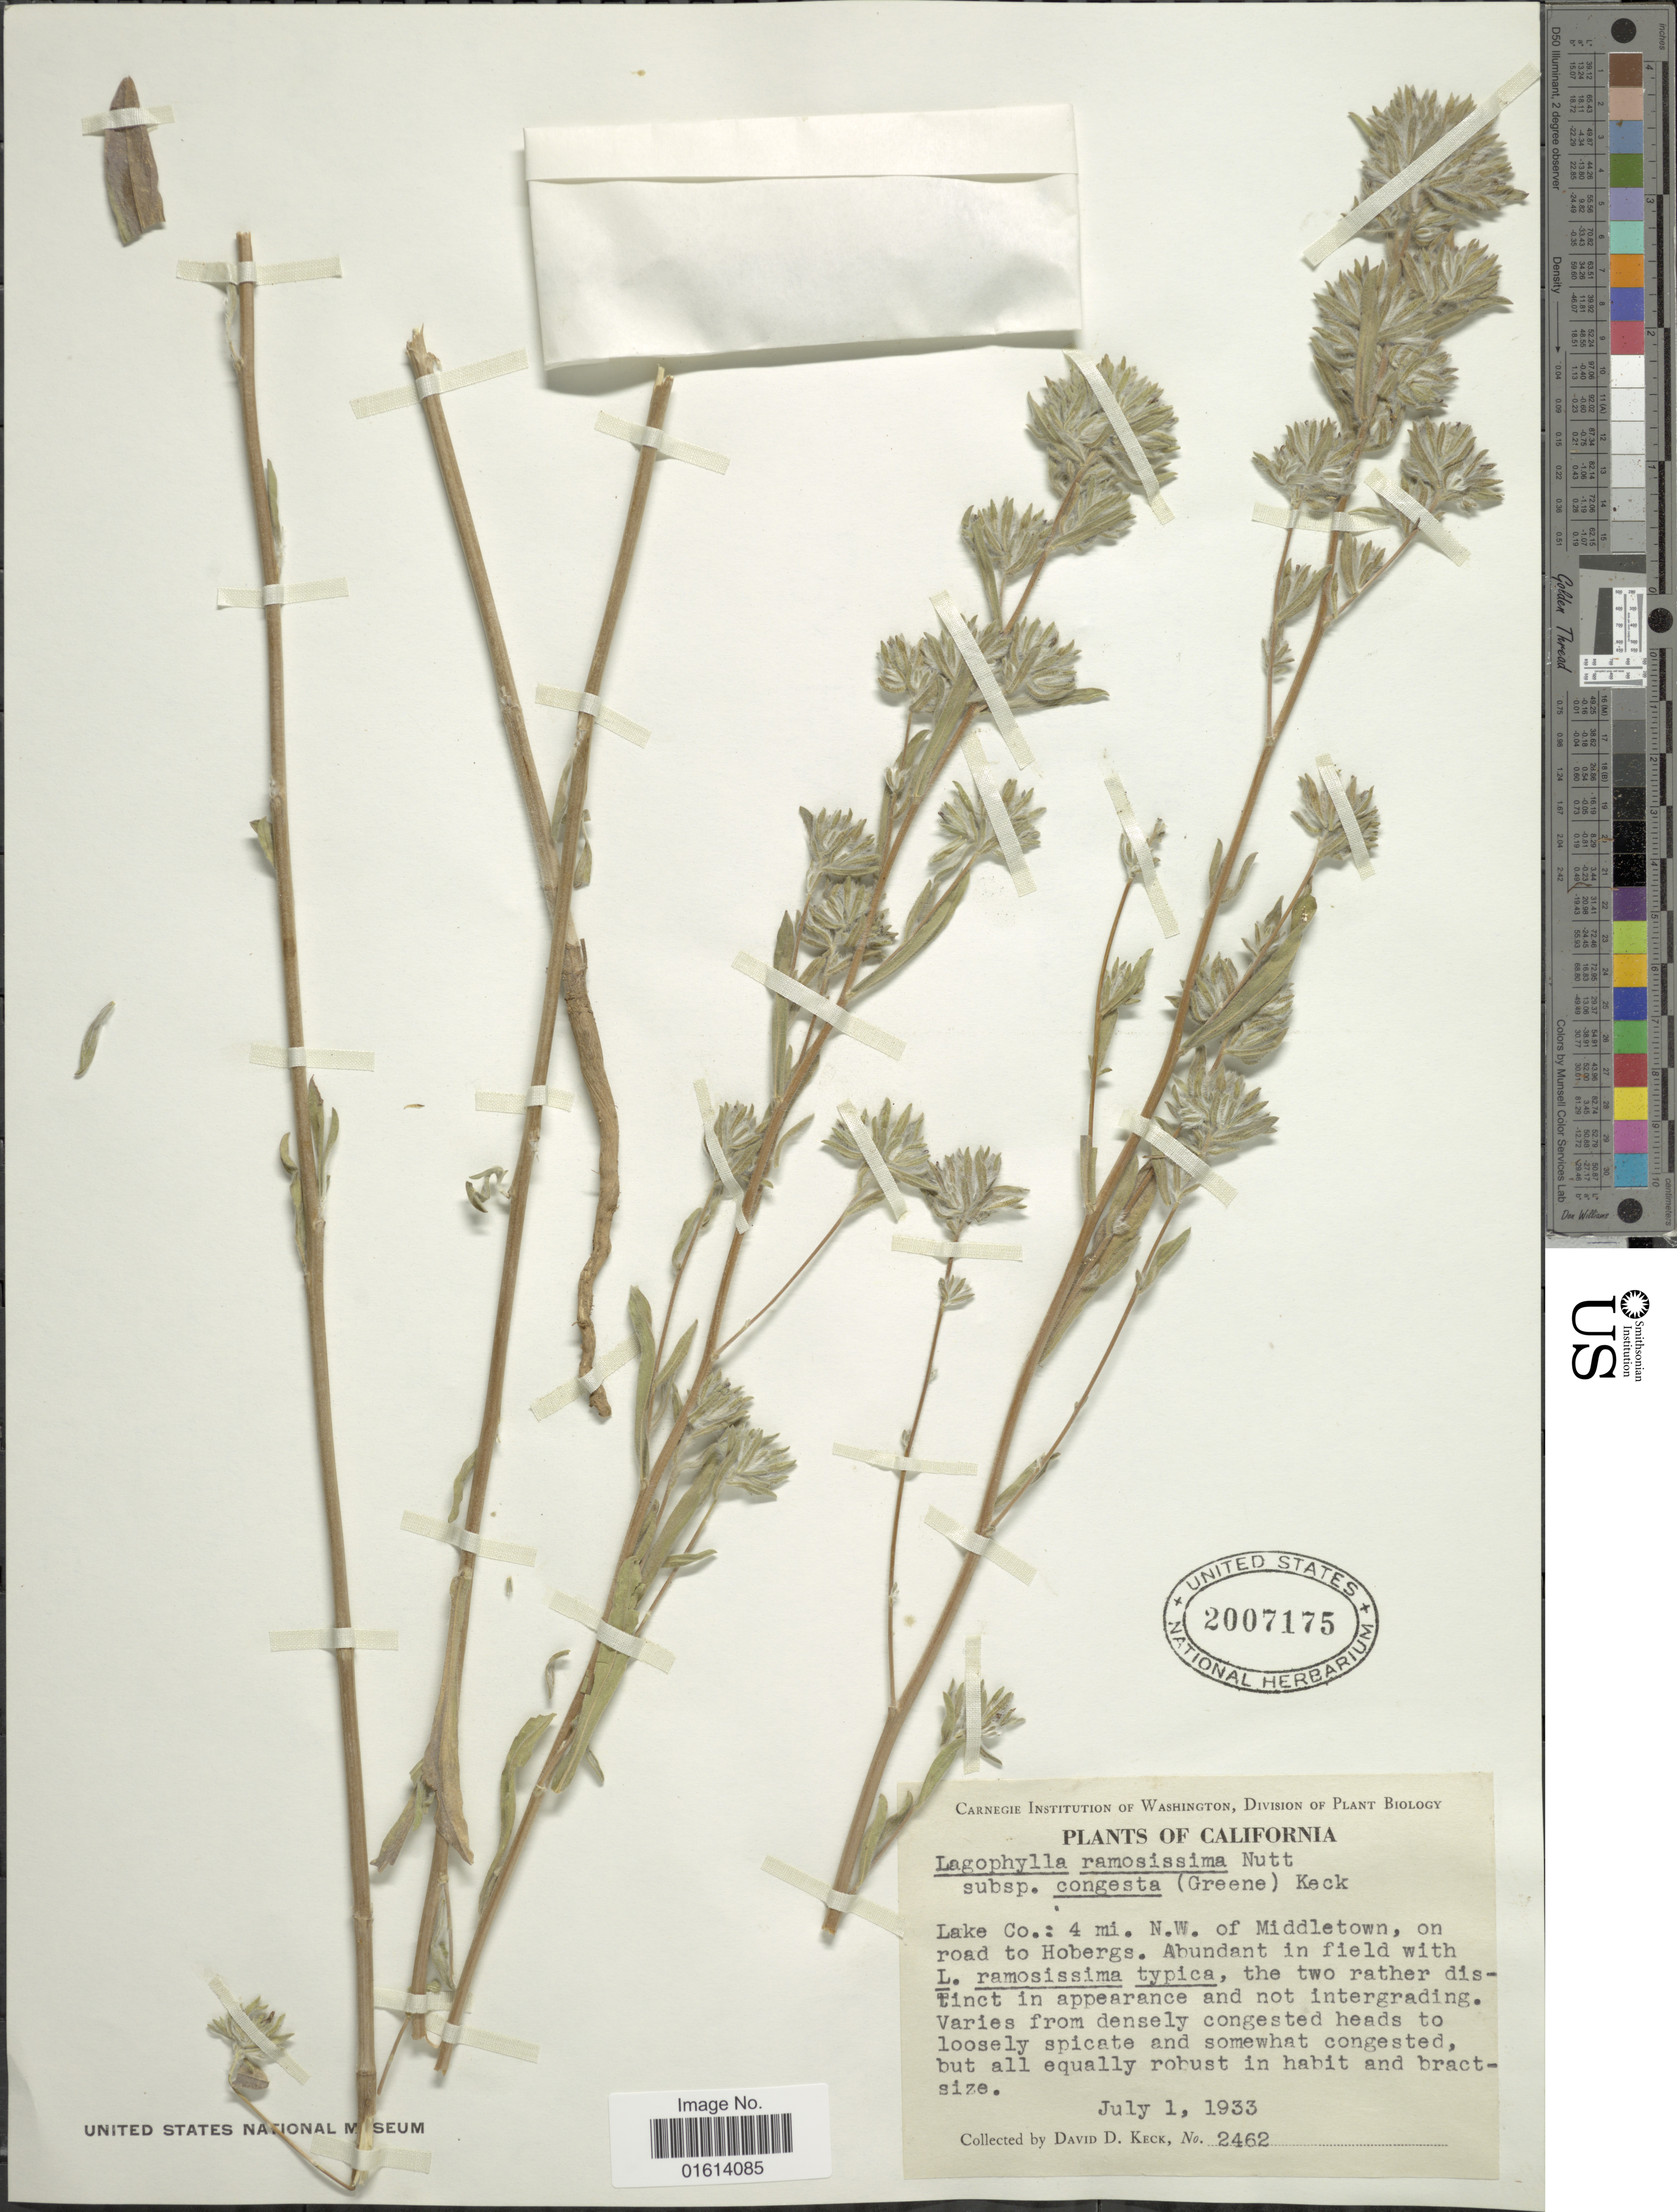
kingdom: Plantae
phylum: Tracheophyta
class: Magnoliopsida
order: Asterales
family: Asteraceae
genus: Lagophylla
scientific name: Lagophylla ramosissima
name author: Nutt.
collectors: D. D. Keck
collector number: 2462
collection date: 1933-07-01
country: United States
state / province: California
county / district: Lake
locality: Lake Co., 4 mi. N. W. of Middletown, on road to Hobergs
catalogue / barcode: US 2007175